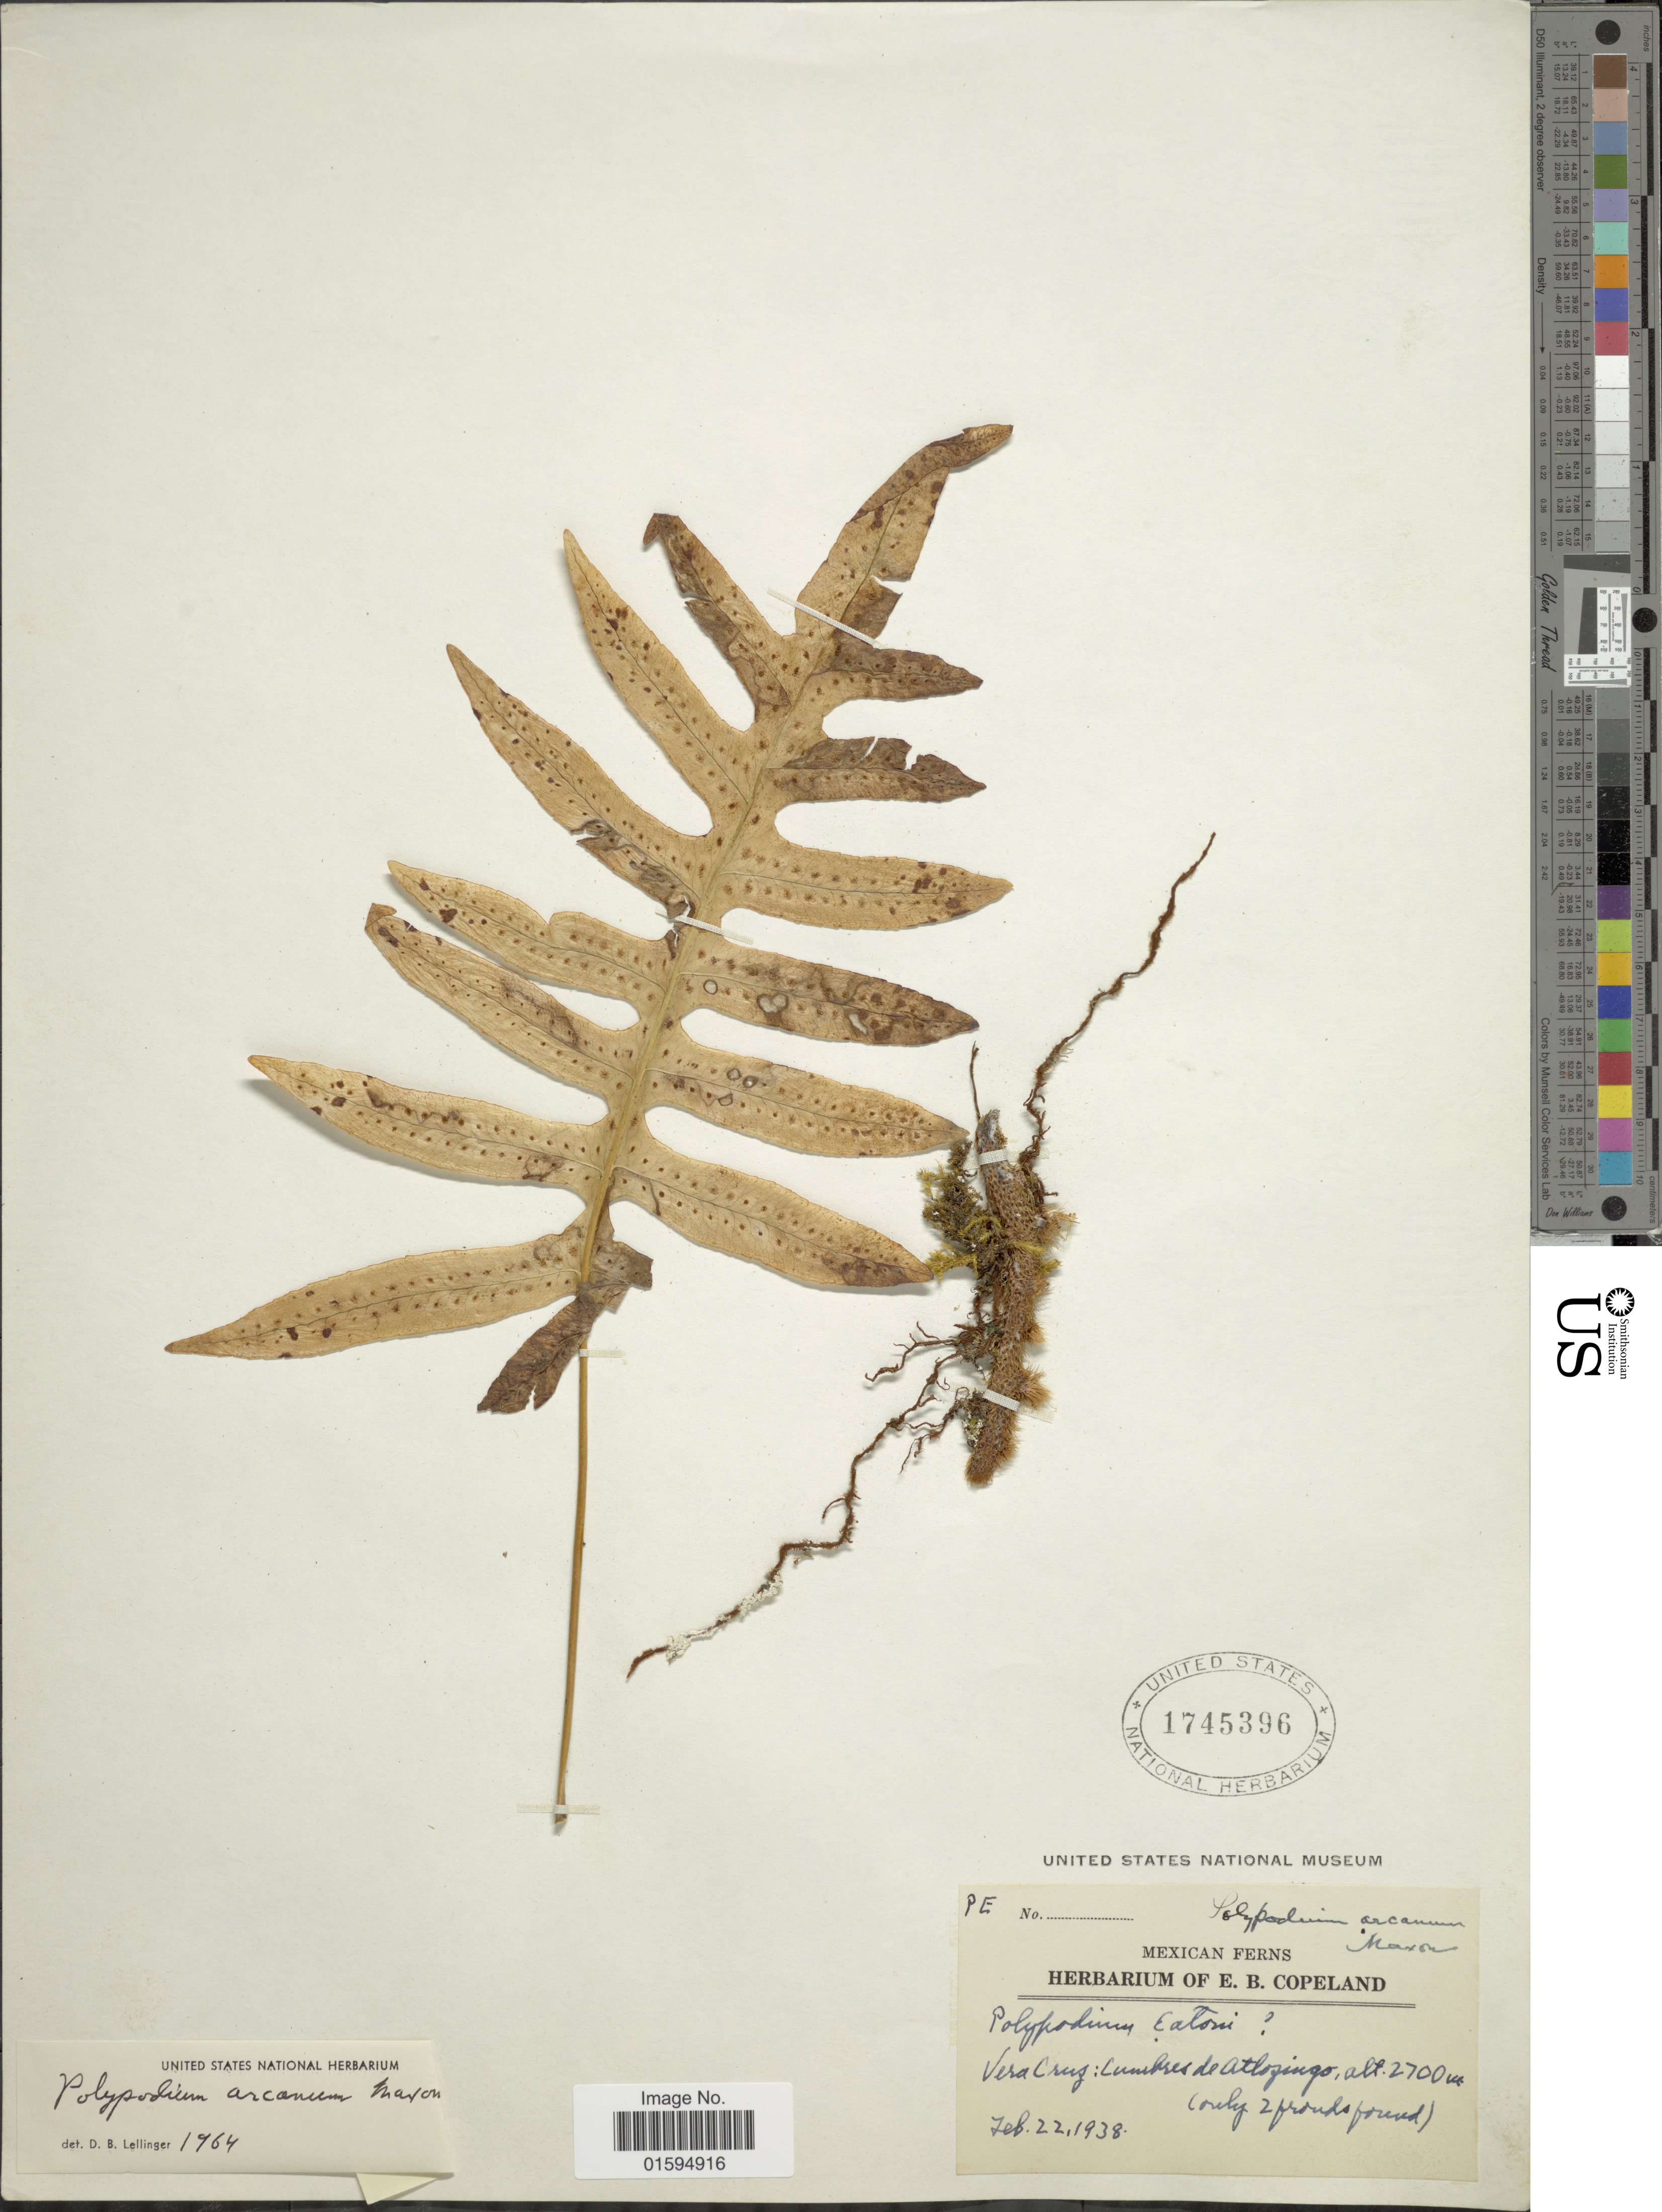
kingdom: Plantae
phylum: Tracheophyta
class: Polypodiopsida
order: Polypodiales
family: Polypodiaceae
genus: Polypodium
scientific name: Polypodium arcanum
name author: Maxon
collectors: ex herb. E. B. Copeland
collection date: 1938-02-22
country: Mexico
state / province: Veracruz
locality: Vera Cruz: Cumbres de Atlospingo.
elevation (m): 2700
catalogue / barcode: US 1745396